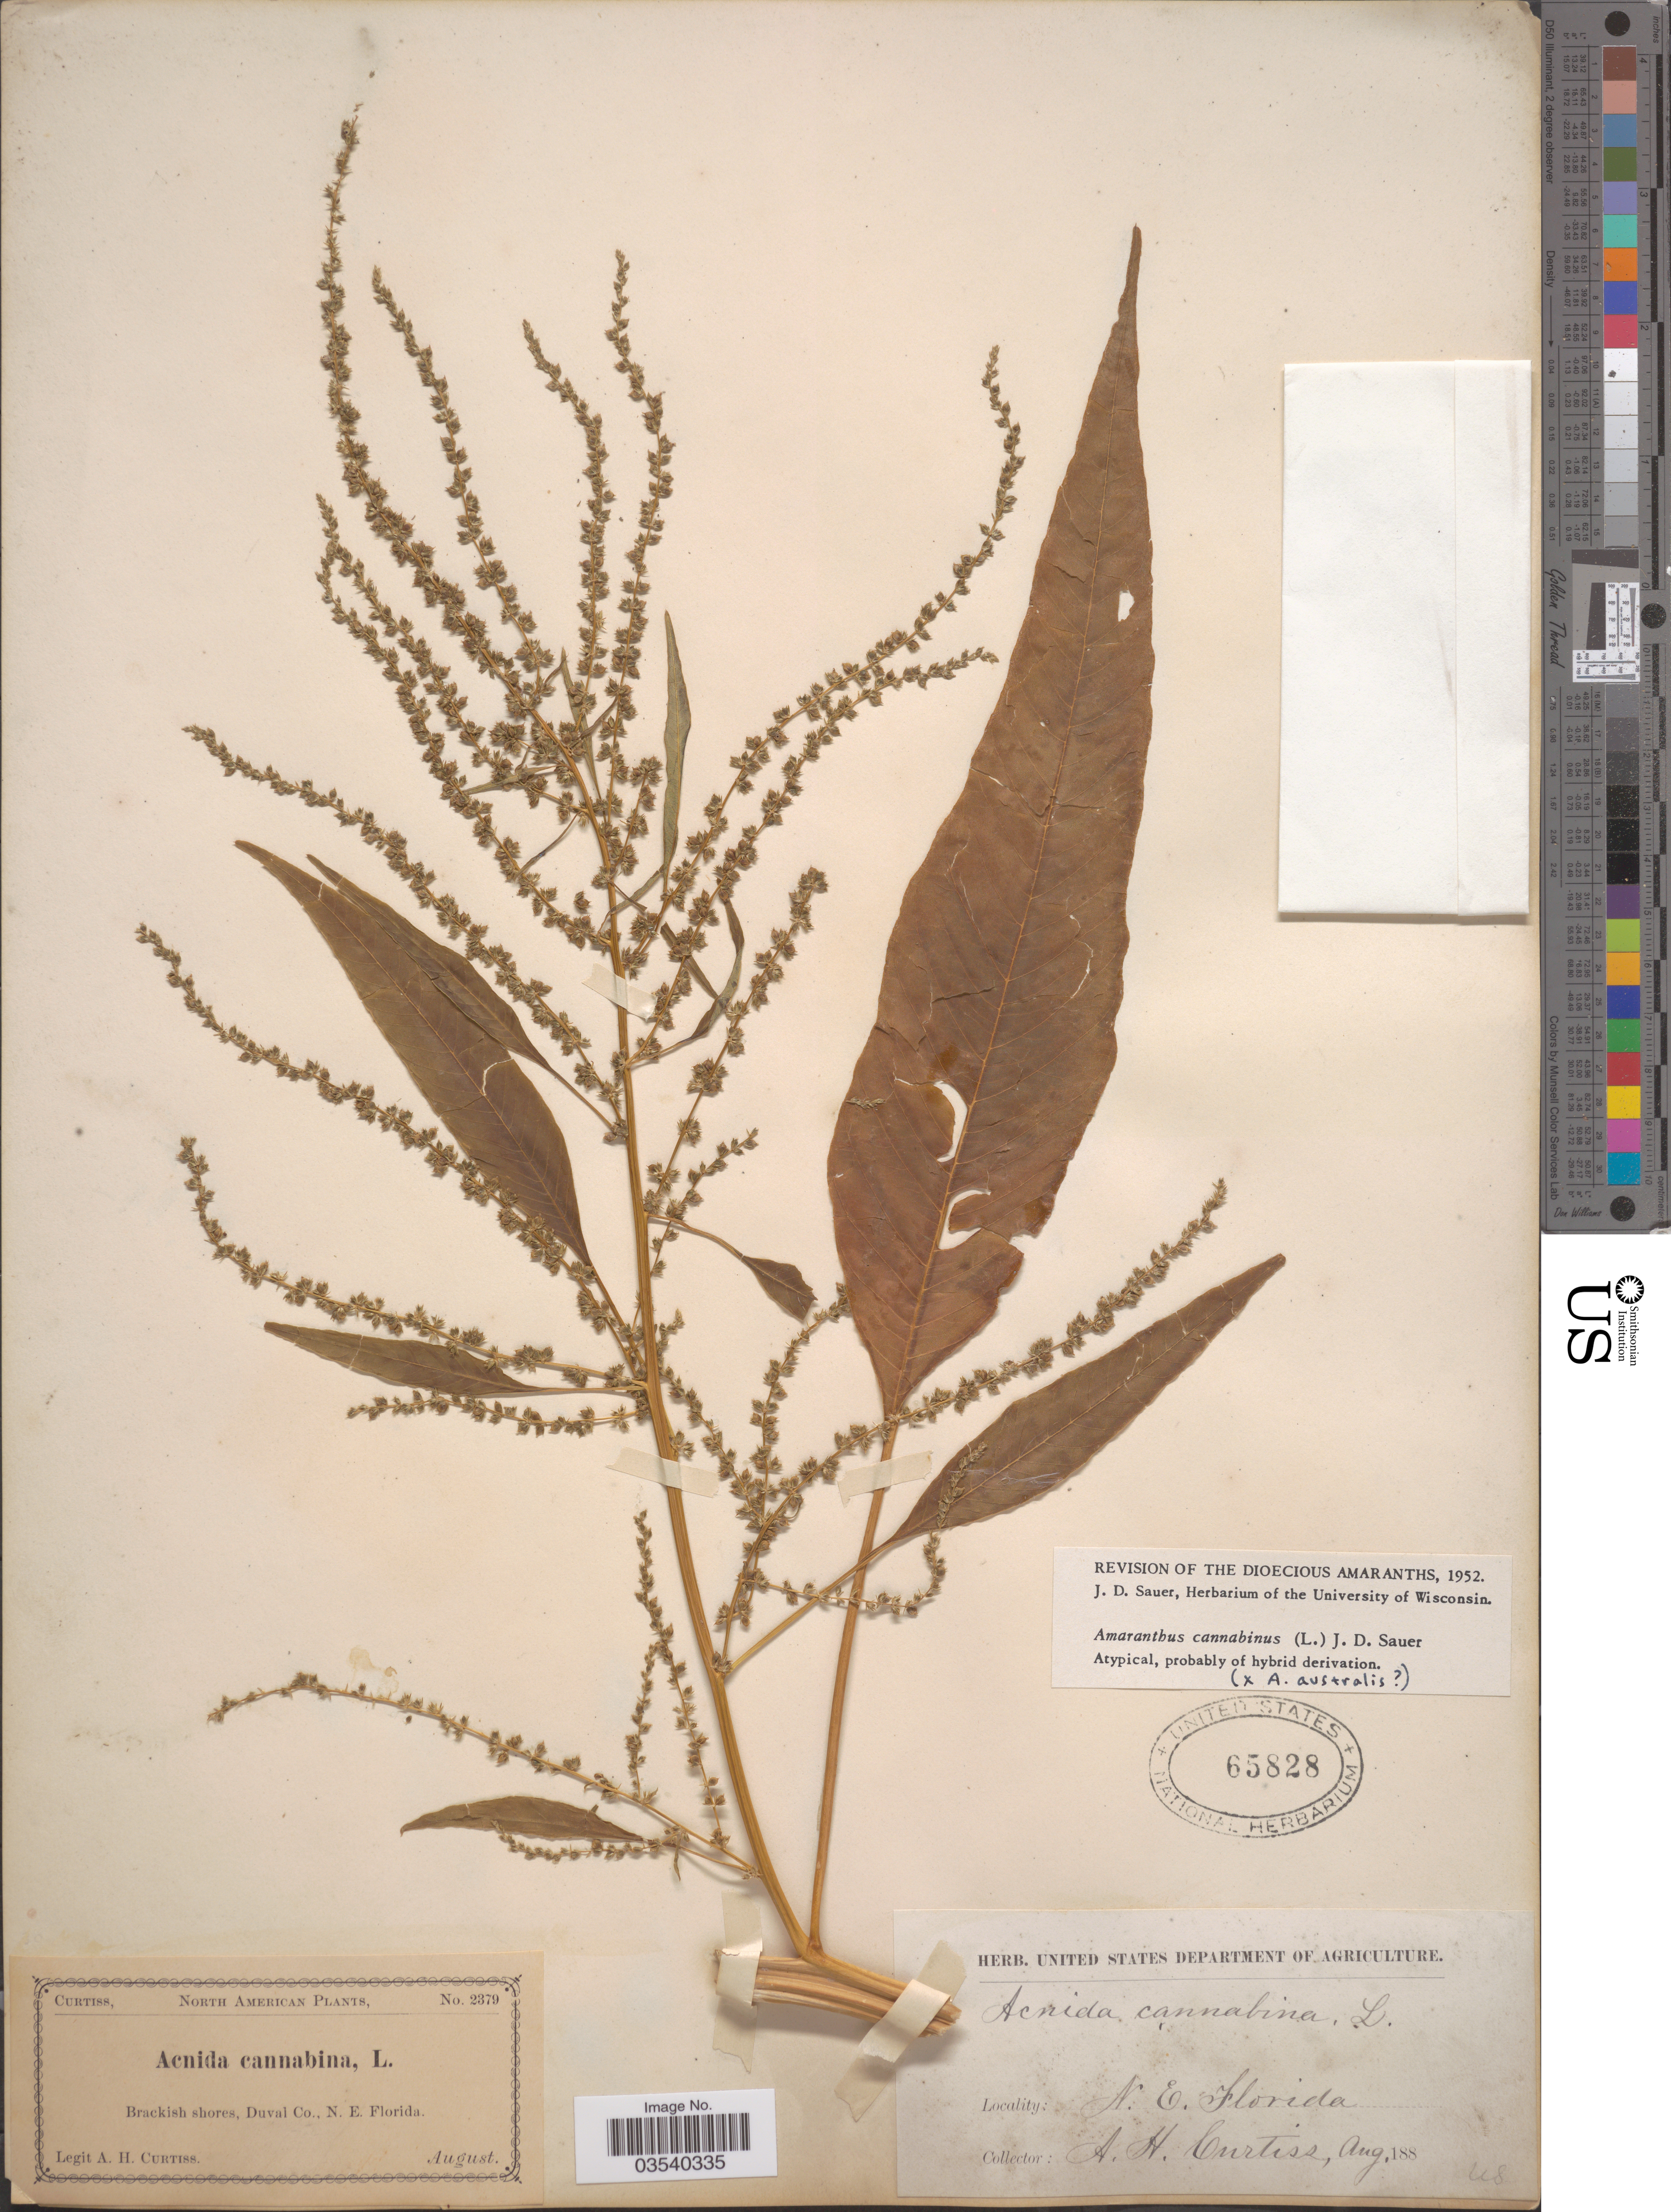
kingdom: Plantae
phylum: Tracheophyta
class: Magnoliopsida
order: Caryophyllales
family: Amaranthaceae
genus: Amaranthus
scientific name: Amaranthus cannabinus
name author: (L.) E.G. F. Sauer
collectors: A. H. Curtiss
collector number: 2379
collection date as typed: Aug. 188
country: United States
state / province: Florida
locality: Brackish shores, Duval Co., N.E. Florida.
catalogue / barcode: US 65828